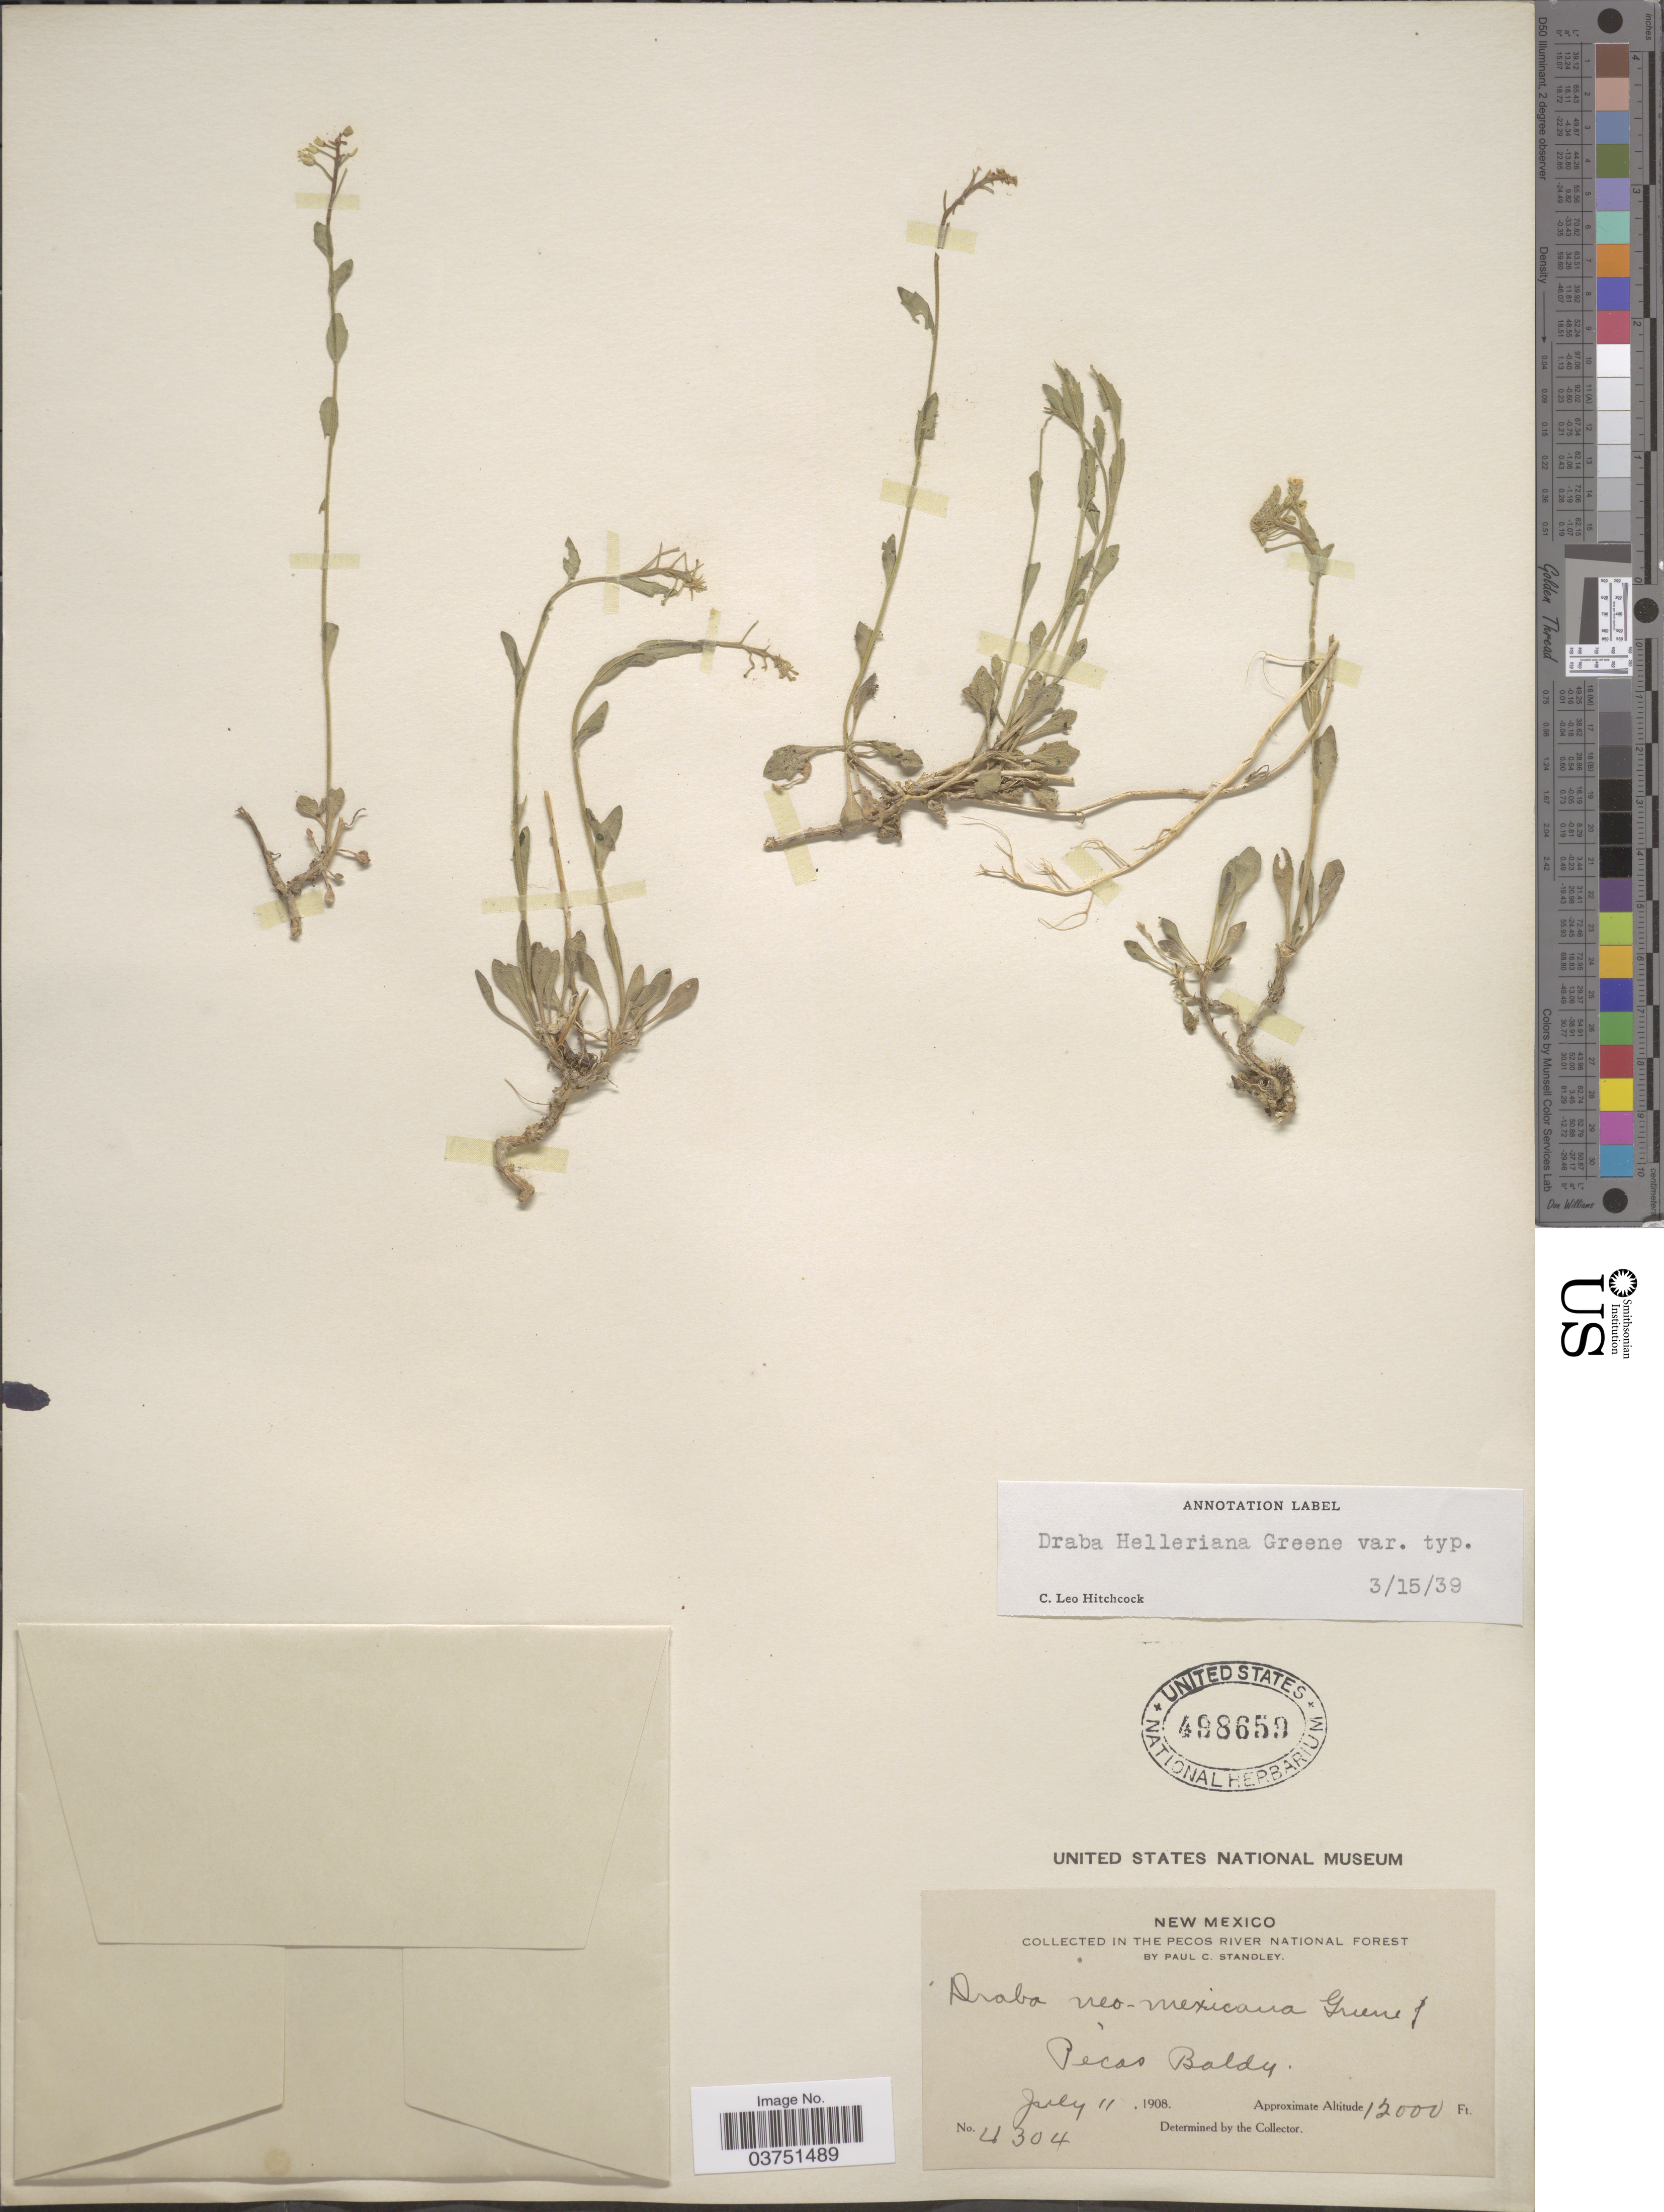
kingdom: Plantae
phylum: Tracheophyta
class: Magnoliopsida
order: Brassicales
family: Brassicaceae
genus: Draba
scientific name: Draba helleriana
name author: Greene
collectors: P. C. Standley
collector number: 4304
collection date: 1908-07-11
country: United States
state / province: New Mexico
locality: The Pecos River National Forest, Pecos Baldy.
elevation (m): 3658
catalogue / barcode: US 498659